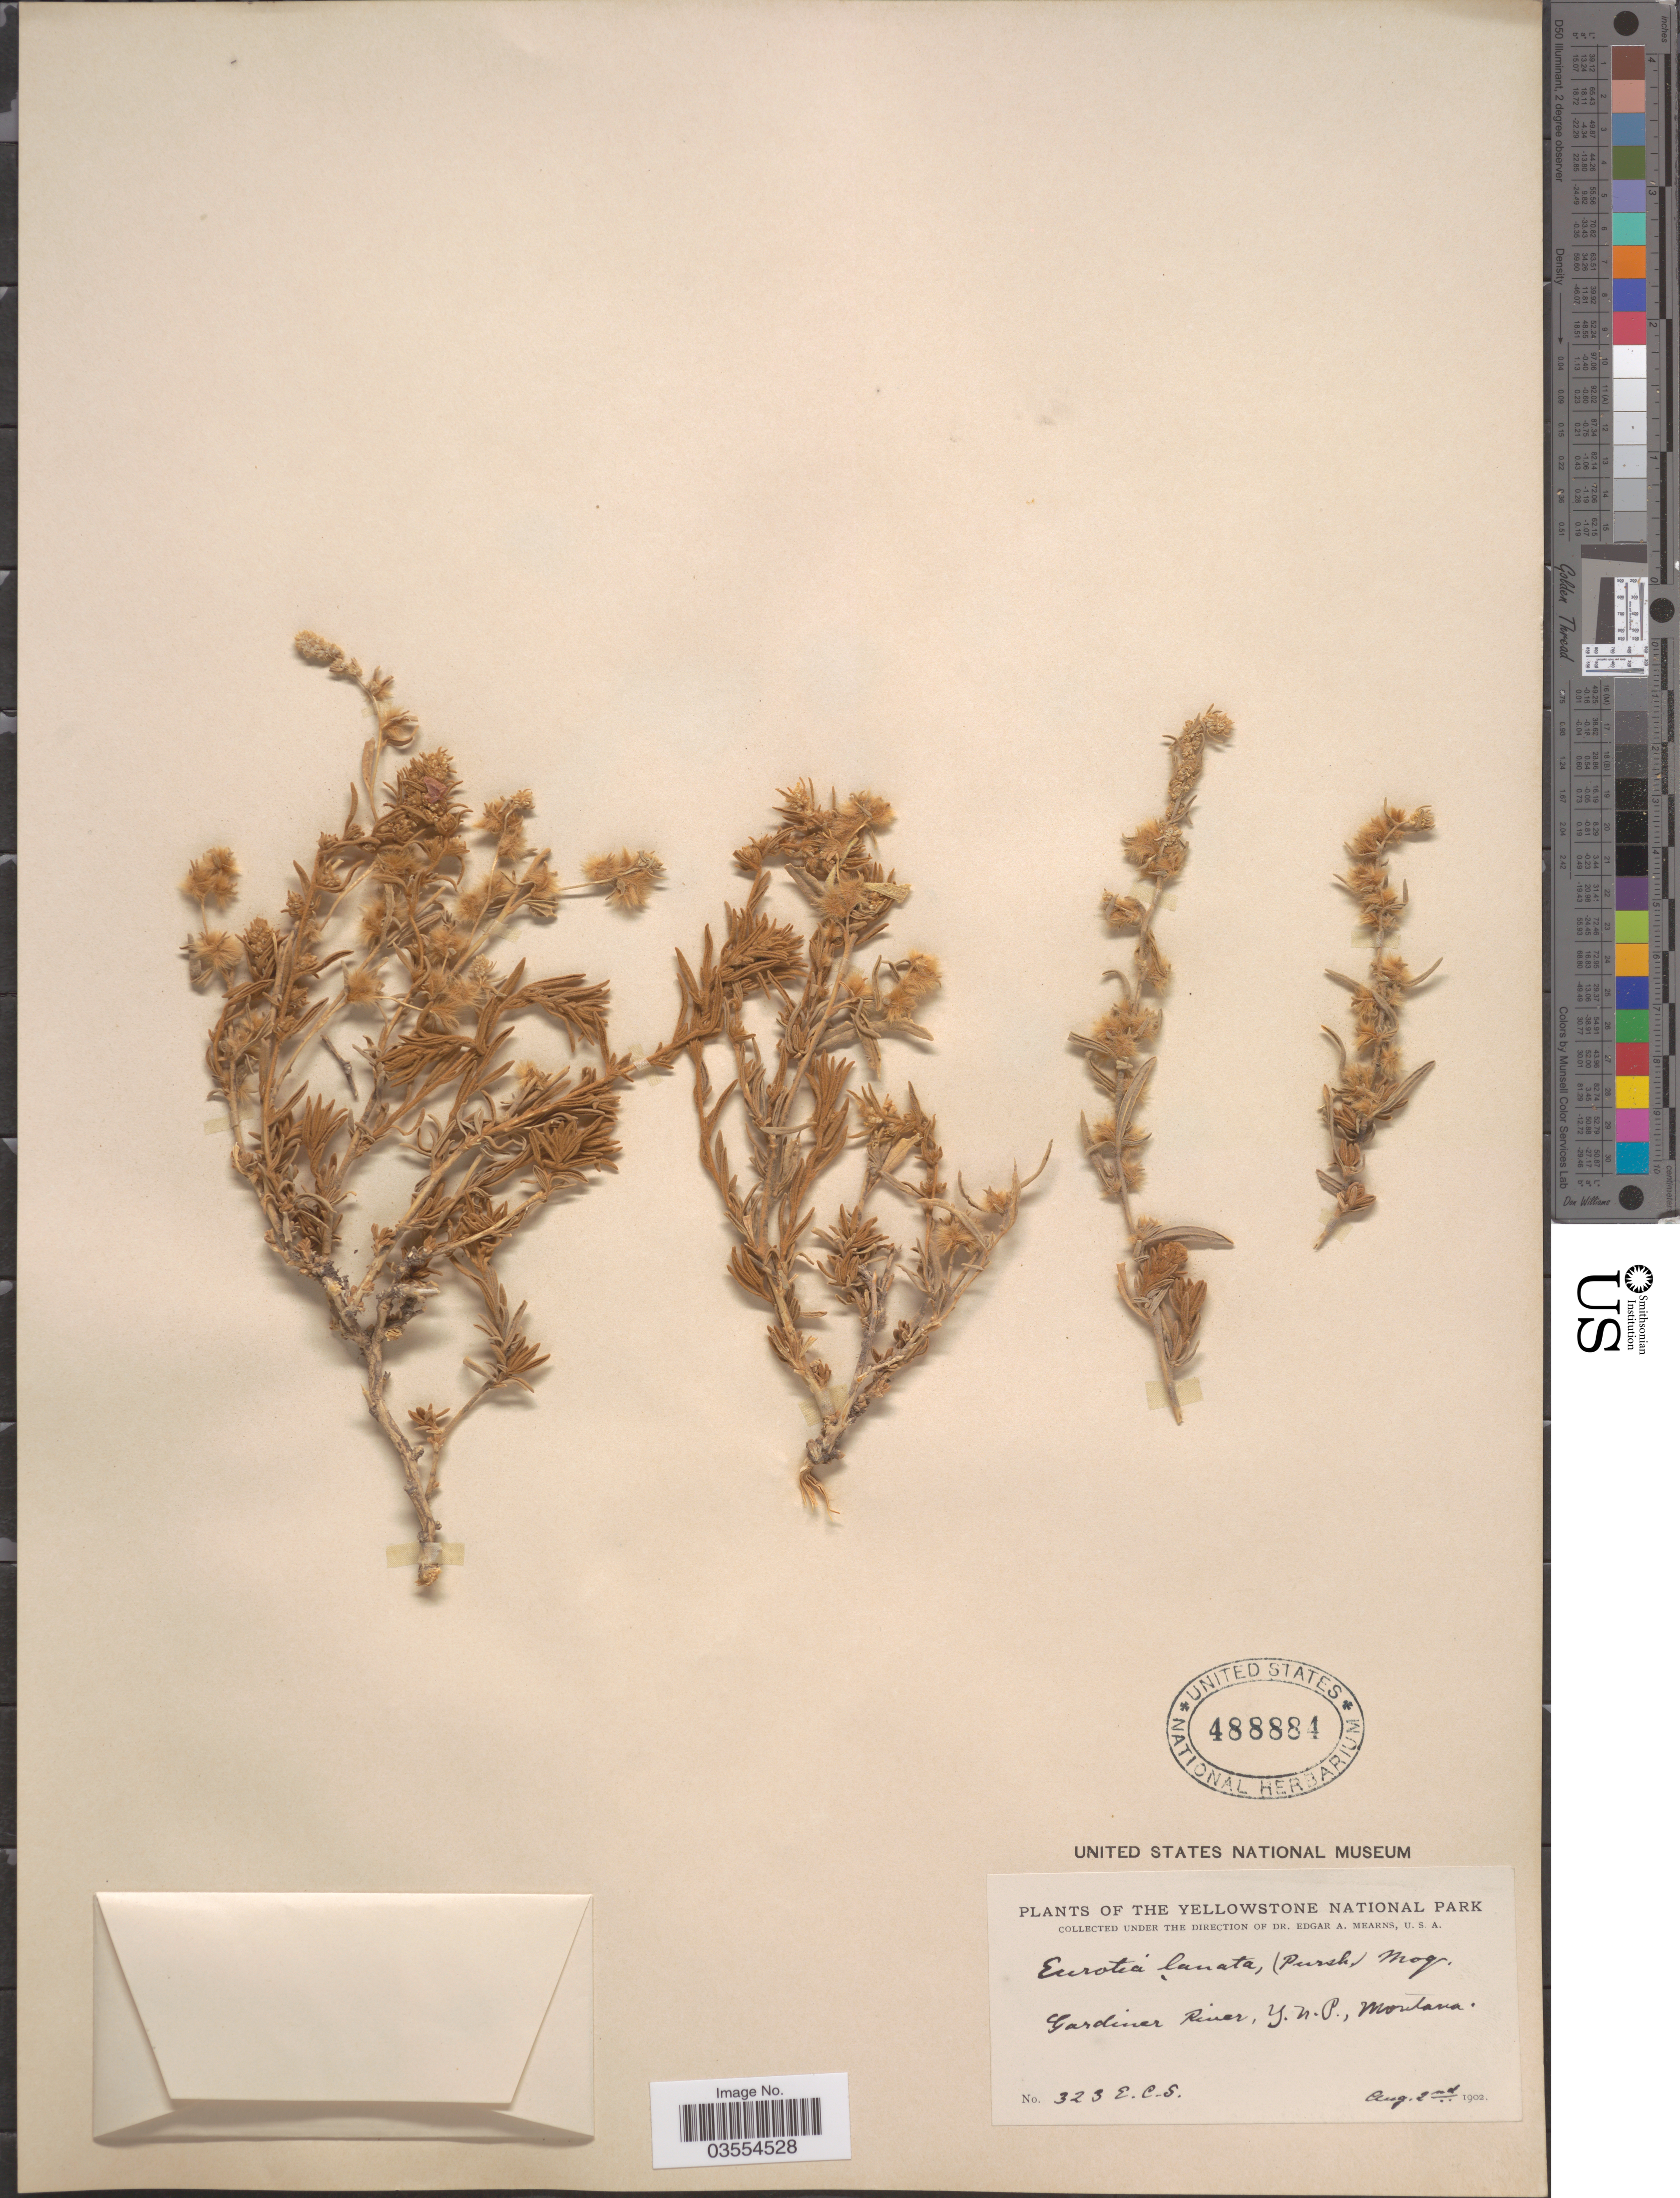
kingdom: Plantae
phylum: Tracheophyta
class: Magnoliopsida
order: Caryophyllales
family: Amaranthaceae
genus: Krascheninnikovia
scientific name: Krascheninnikovia lanata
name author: (Pursh) A. Meeuse & A.Smit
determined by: U.S. National Herbarium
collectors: E. C. Smith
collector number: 323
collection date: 1902-08-02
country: United States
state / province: Montana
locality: The Yellowstone National Park. Gardiner River, Y. N. P.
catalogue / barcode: US 488884